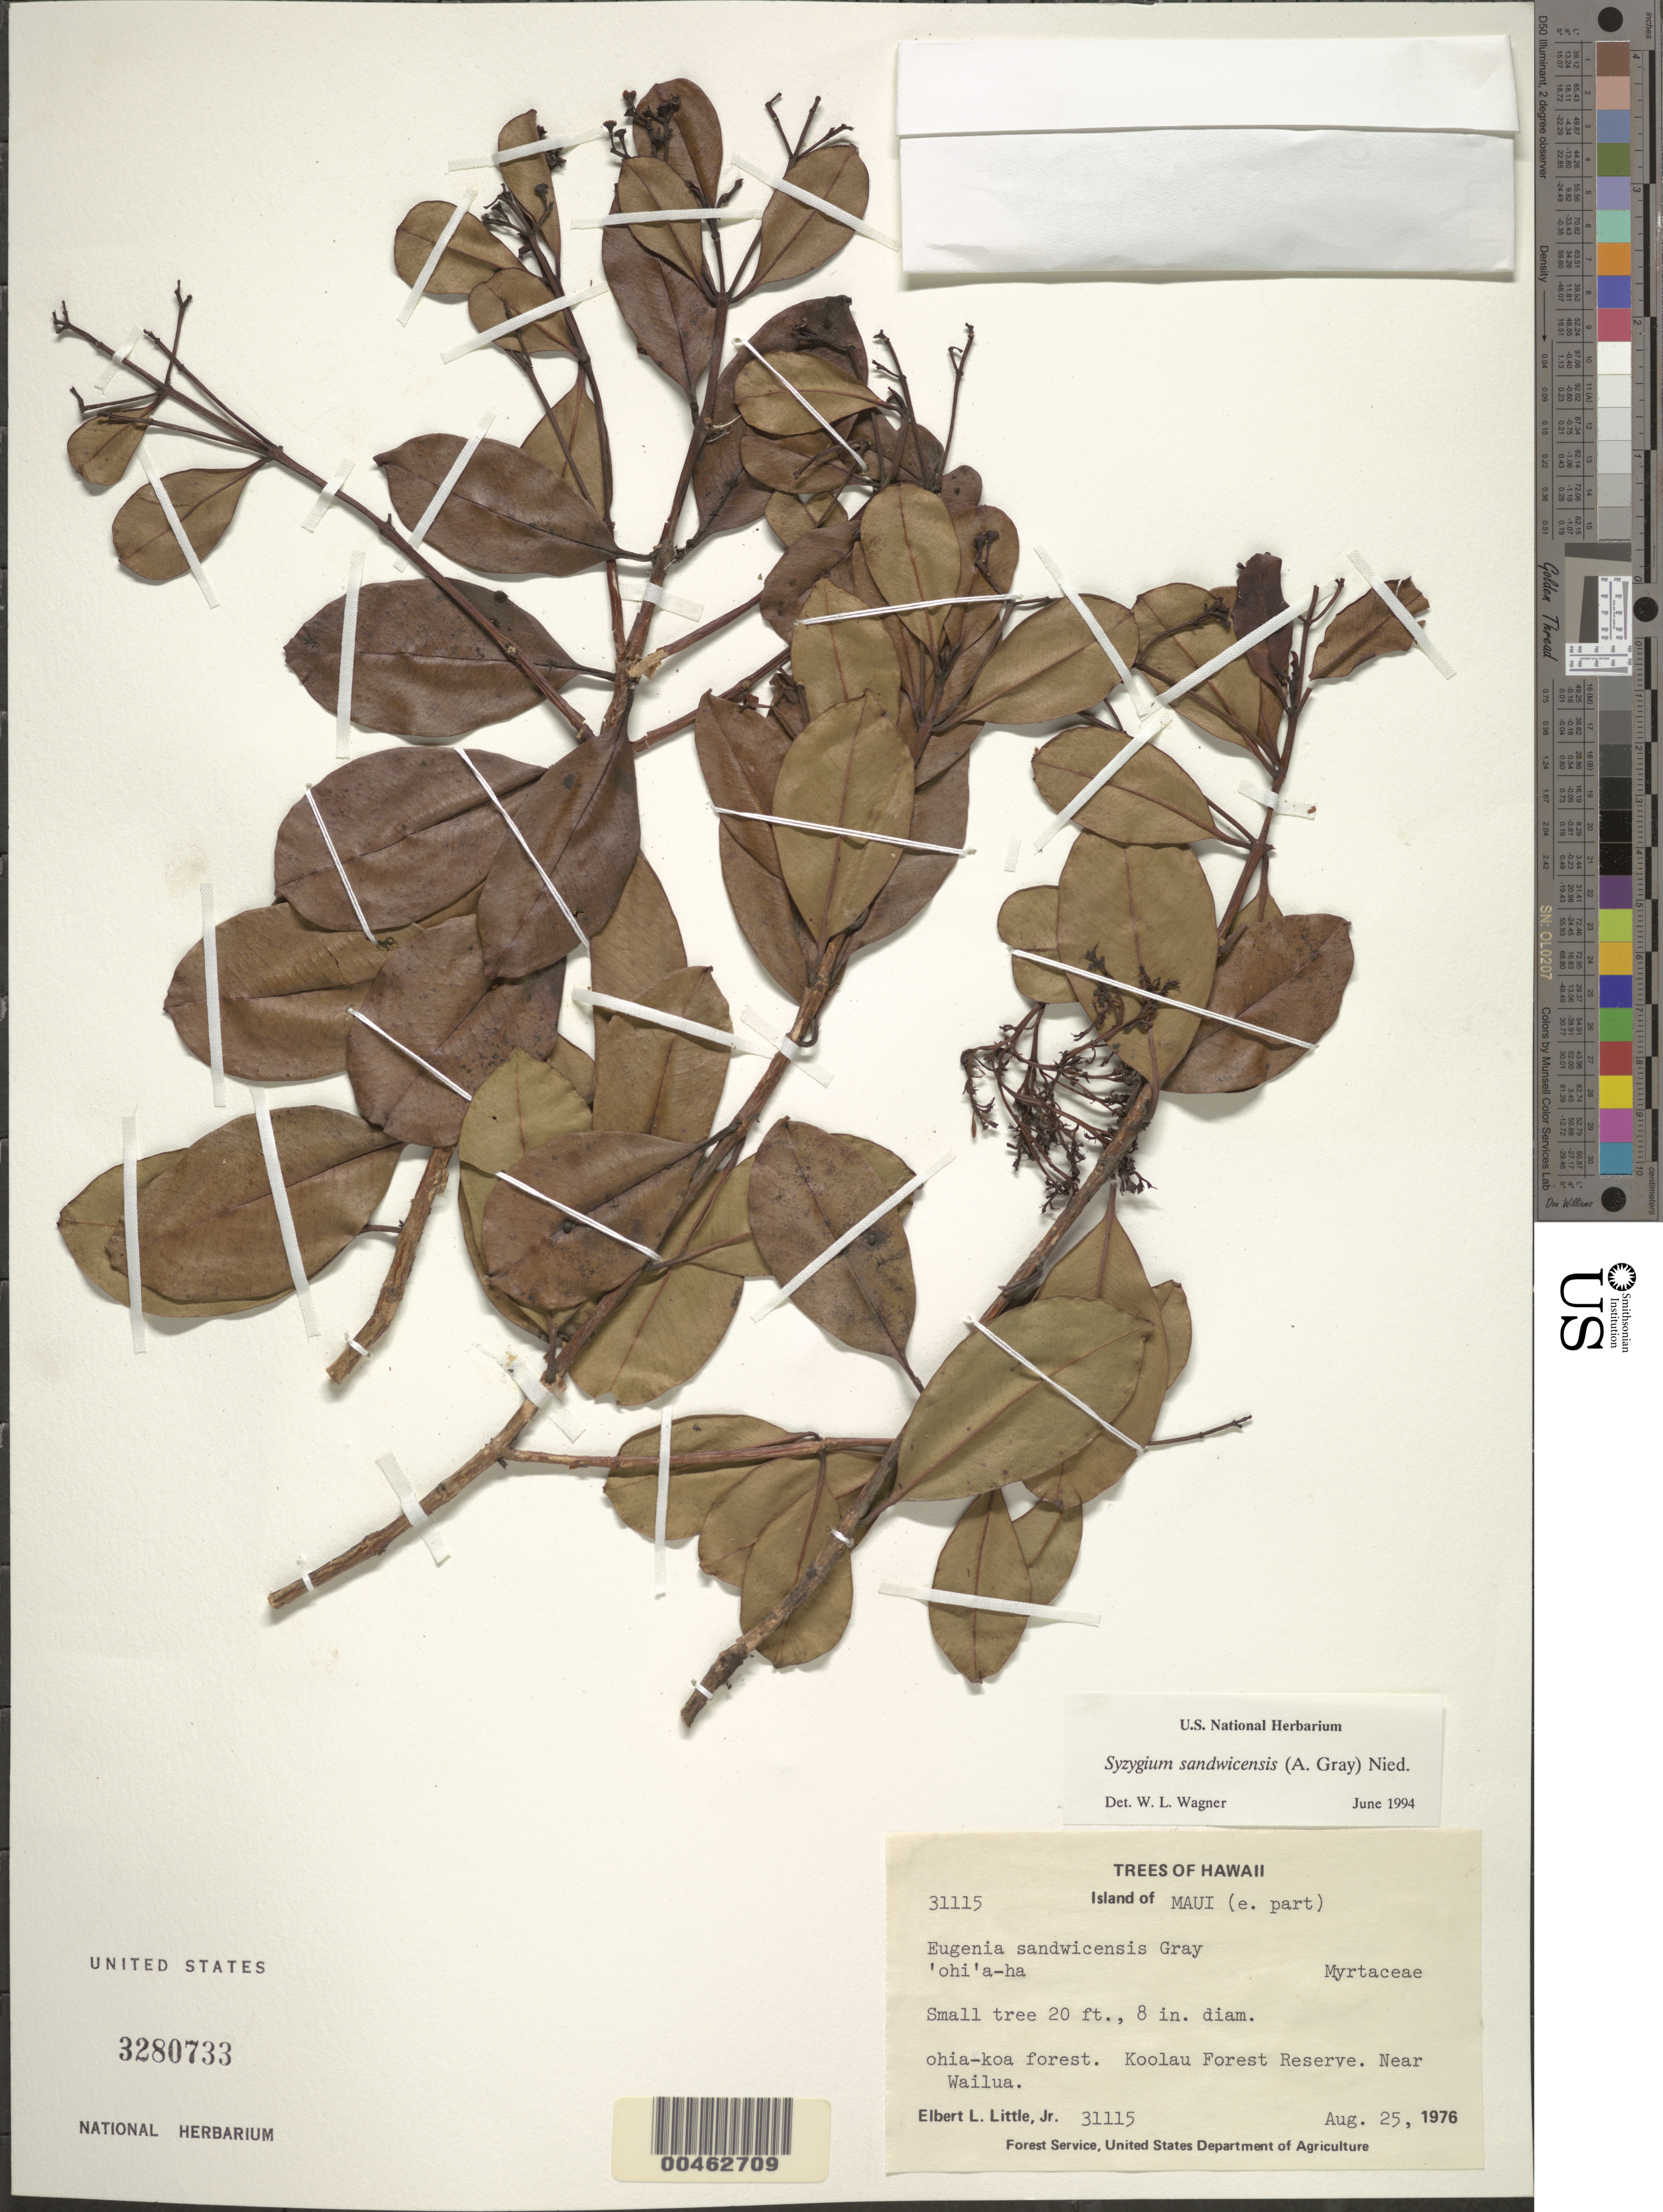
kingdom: Plantae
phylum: Tracheophyta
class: Magnoliopsida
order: Myrtales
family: Myrtaceae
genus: Syzygium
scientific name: Syzygium sandwicense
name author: (A. Gray) Müll. Stuttg.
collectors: E. L. Little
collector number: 31115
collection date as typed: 25 Aug 1976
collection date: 1976-08-25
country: United States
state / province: Hawaii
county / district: Maui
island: Maui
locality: E part of Maui, Koolau Forest Reserve. Near Wailua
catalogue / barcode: US 3280733